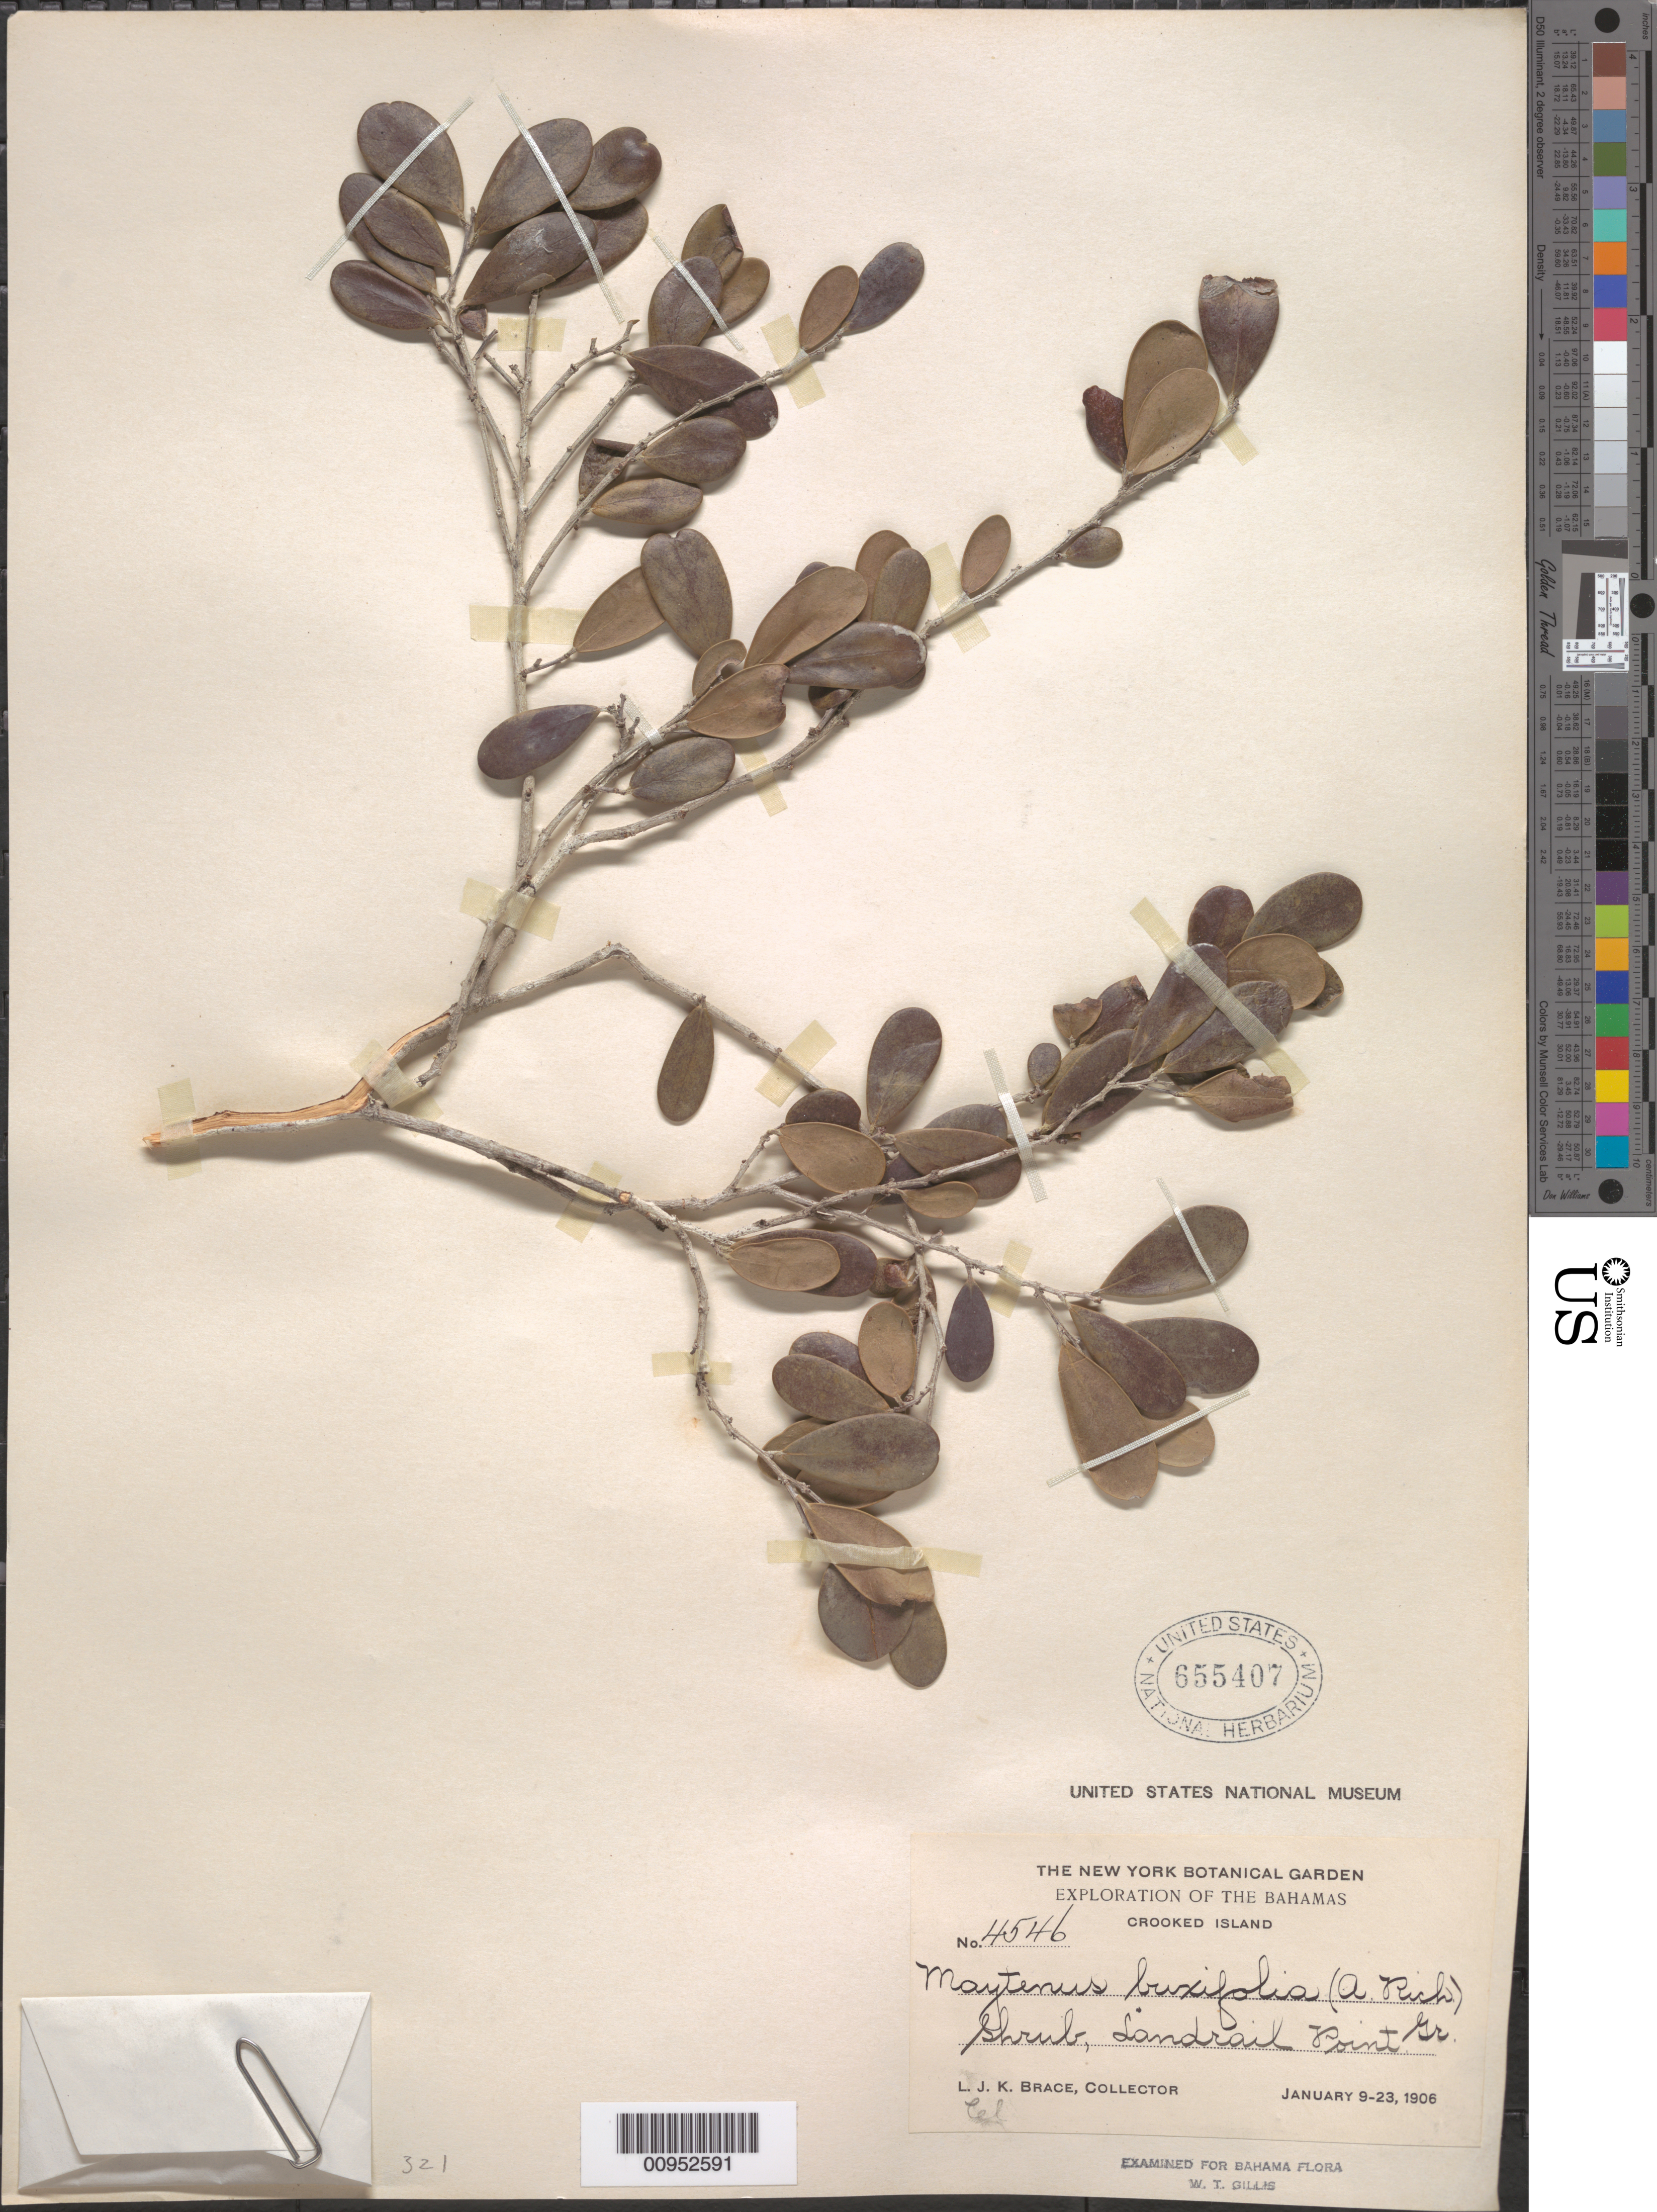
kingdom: Plantae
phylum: Tracheophyta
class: Magnoliopsida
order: Celastrales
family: Celastraceae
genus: Maytenus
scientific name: Maytenus buxifolia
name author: (A. Rich.) Griseb.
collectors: L. J. K. Brace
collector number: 4546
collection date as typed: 09 Jan 1906 to 23 Jan 1906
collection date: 1906-01-09/1906-01-23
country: Bahamas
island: Crooked I.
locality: Sandrail Point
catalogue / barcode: US 655407